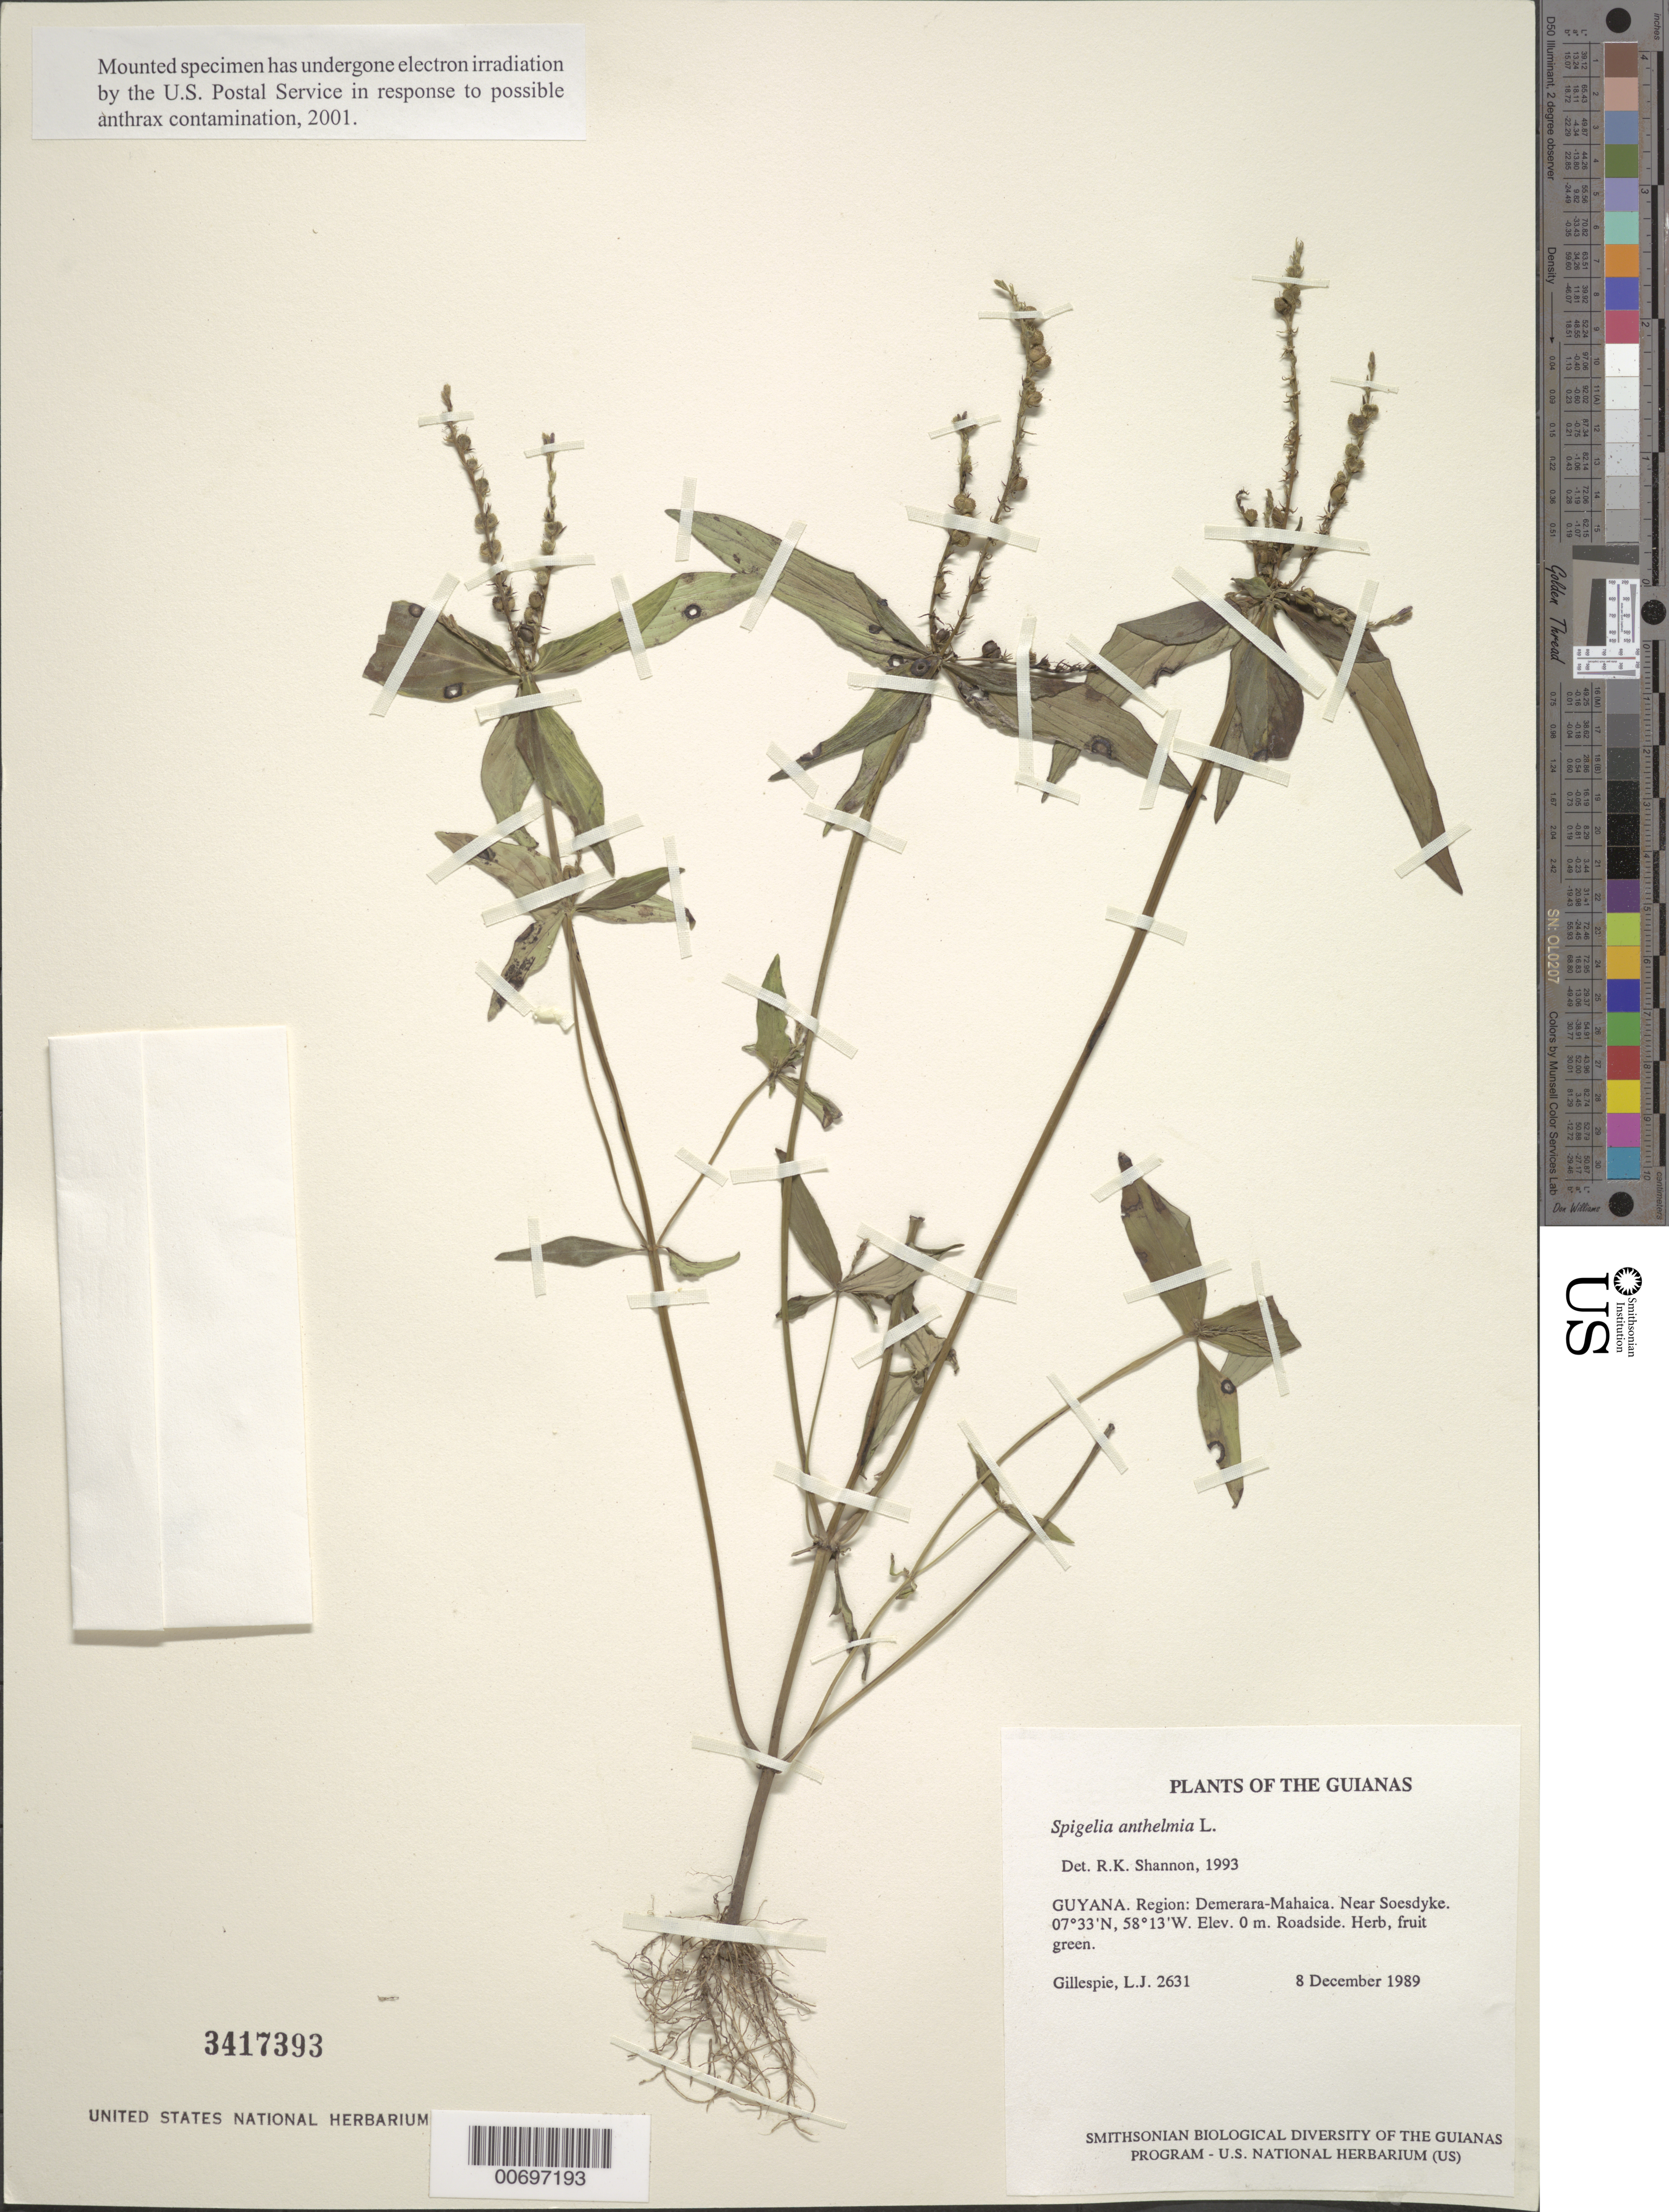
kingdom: Plantae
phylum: Tracheophyta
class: Magnoliopsida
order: Gentianales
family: Loganiaceae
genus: Spigelia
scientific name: Spigelia anthelmia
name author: L.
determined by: Shannon, R. K., (UNITED STATES)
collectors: L. J. Gillespie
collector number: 2631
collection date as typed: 8 December 1989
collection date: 1989-12-08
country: Guyana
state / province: Demerara-Mahaica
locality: Near Soesdyke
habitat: Roadside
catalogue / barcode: US 3417393